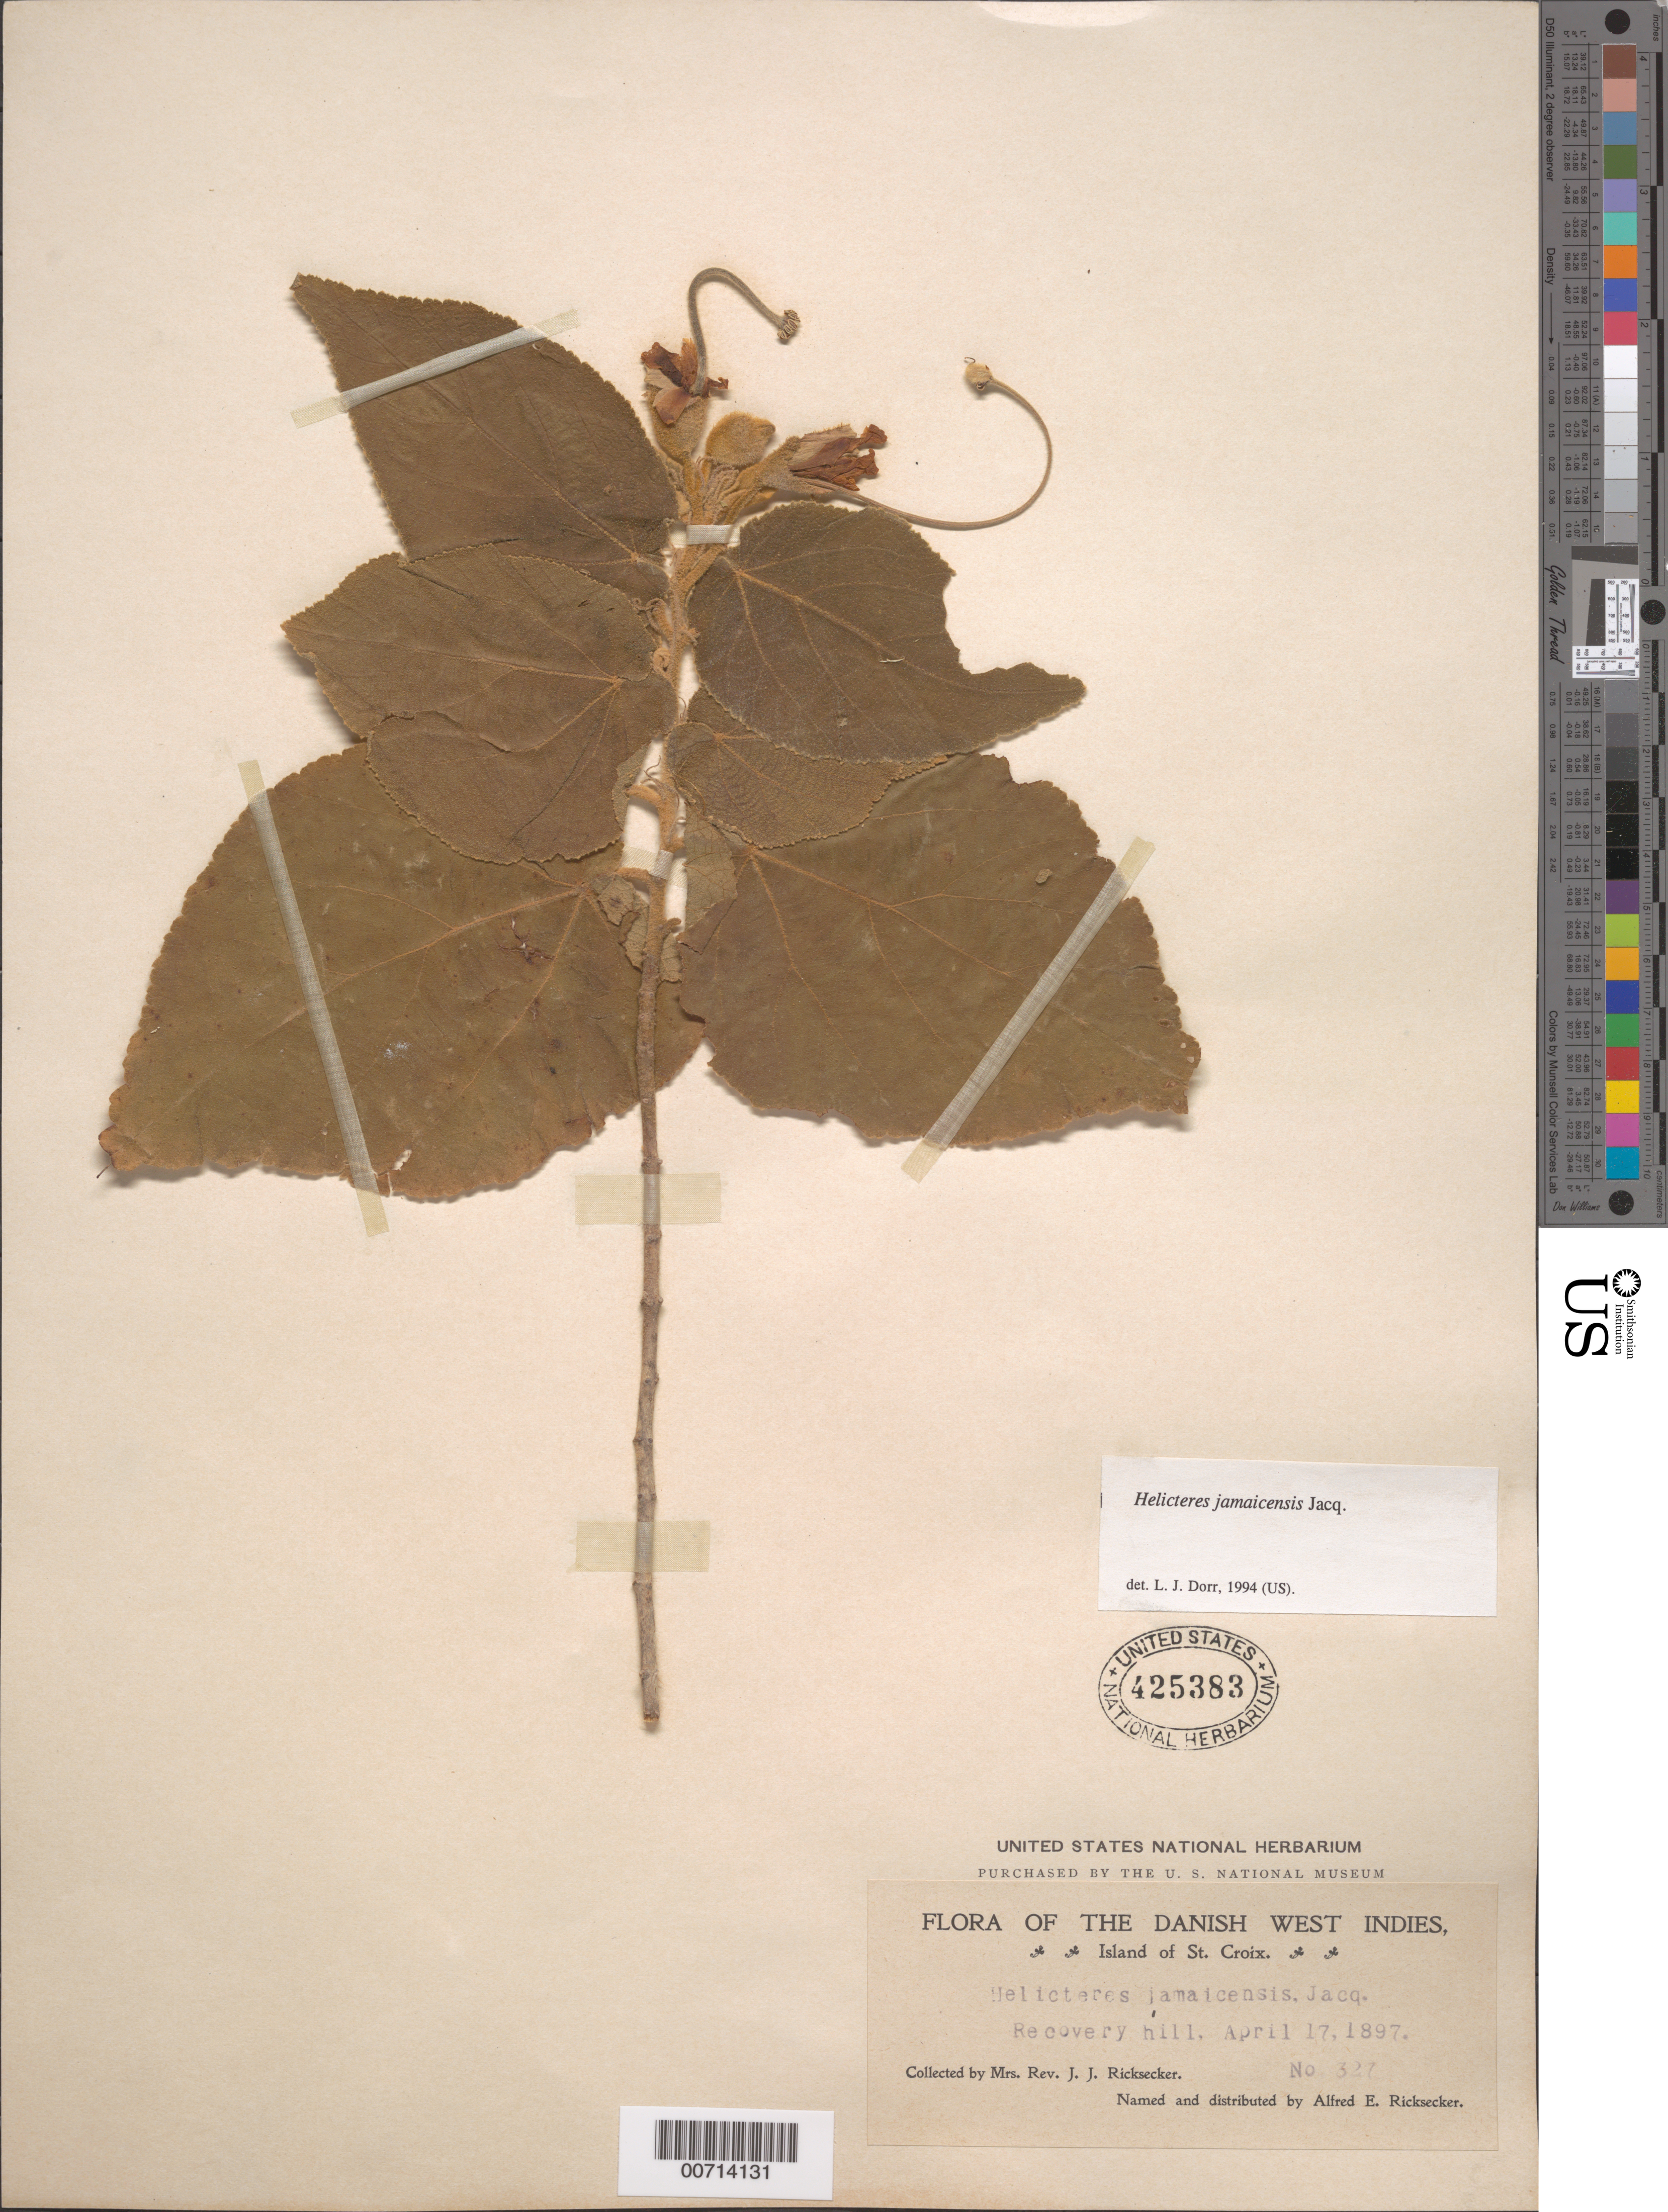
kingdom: Plantae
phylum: Tracheophyta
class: Magnoliopsida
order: Malvales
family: Malvaceae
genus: Helicteres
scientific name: Helicteres jamaicensis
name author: Jacq.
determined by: Dorr, L. J., (BOT), Smithsonian Institution - National Museum of Natural History (UNITED STATES)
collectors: L. A. Ricksecker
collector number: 327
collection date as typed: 17 Apr 1897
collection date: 1897-04-17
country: U.S. Virgin Islands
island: St. Croix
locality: Recovery Hill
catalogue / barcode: US 425383